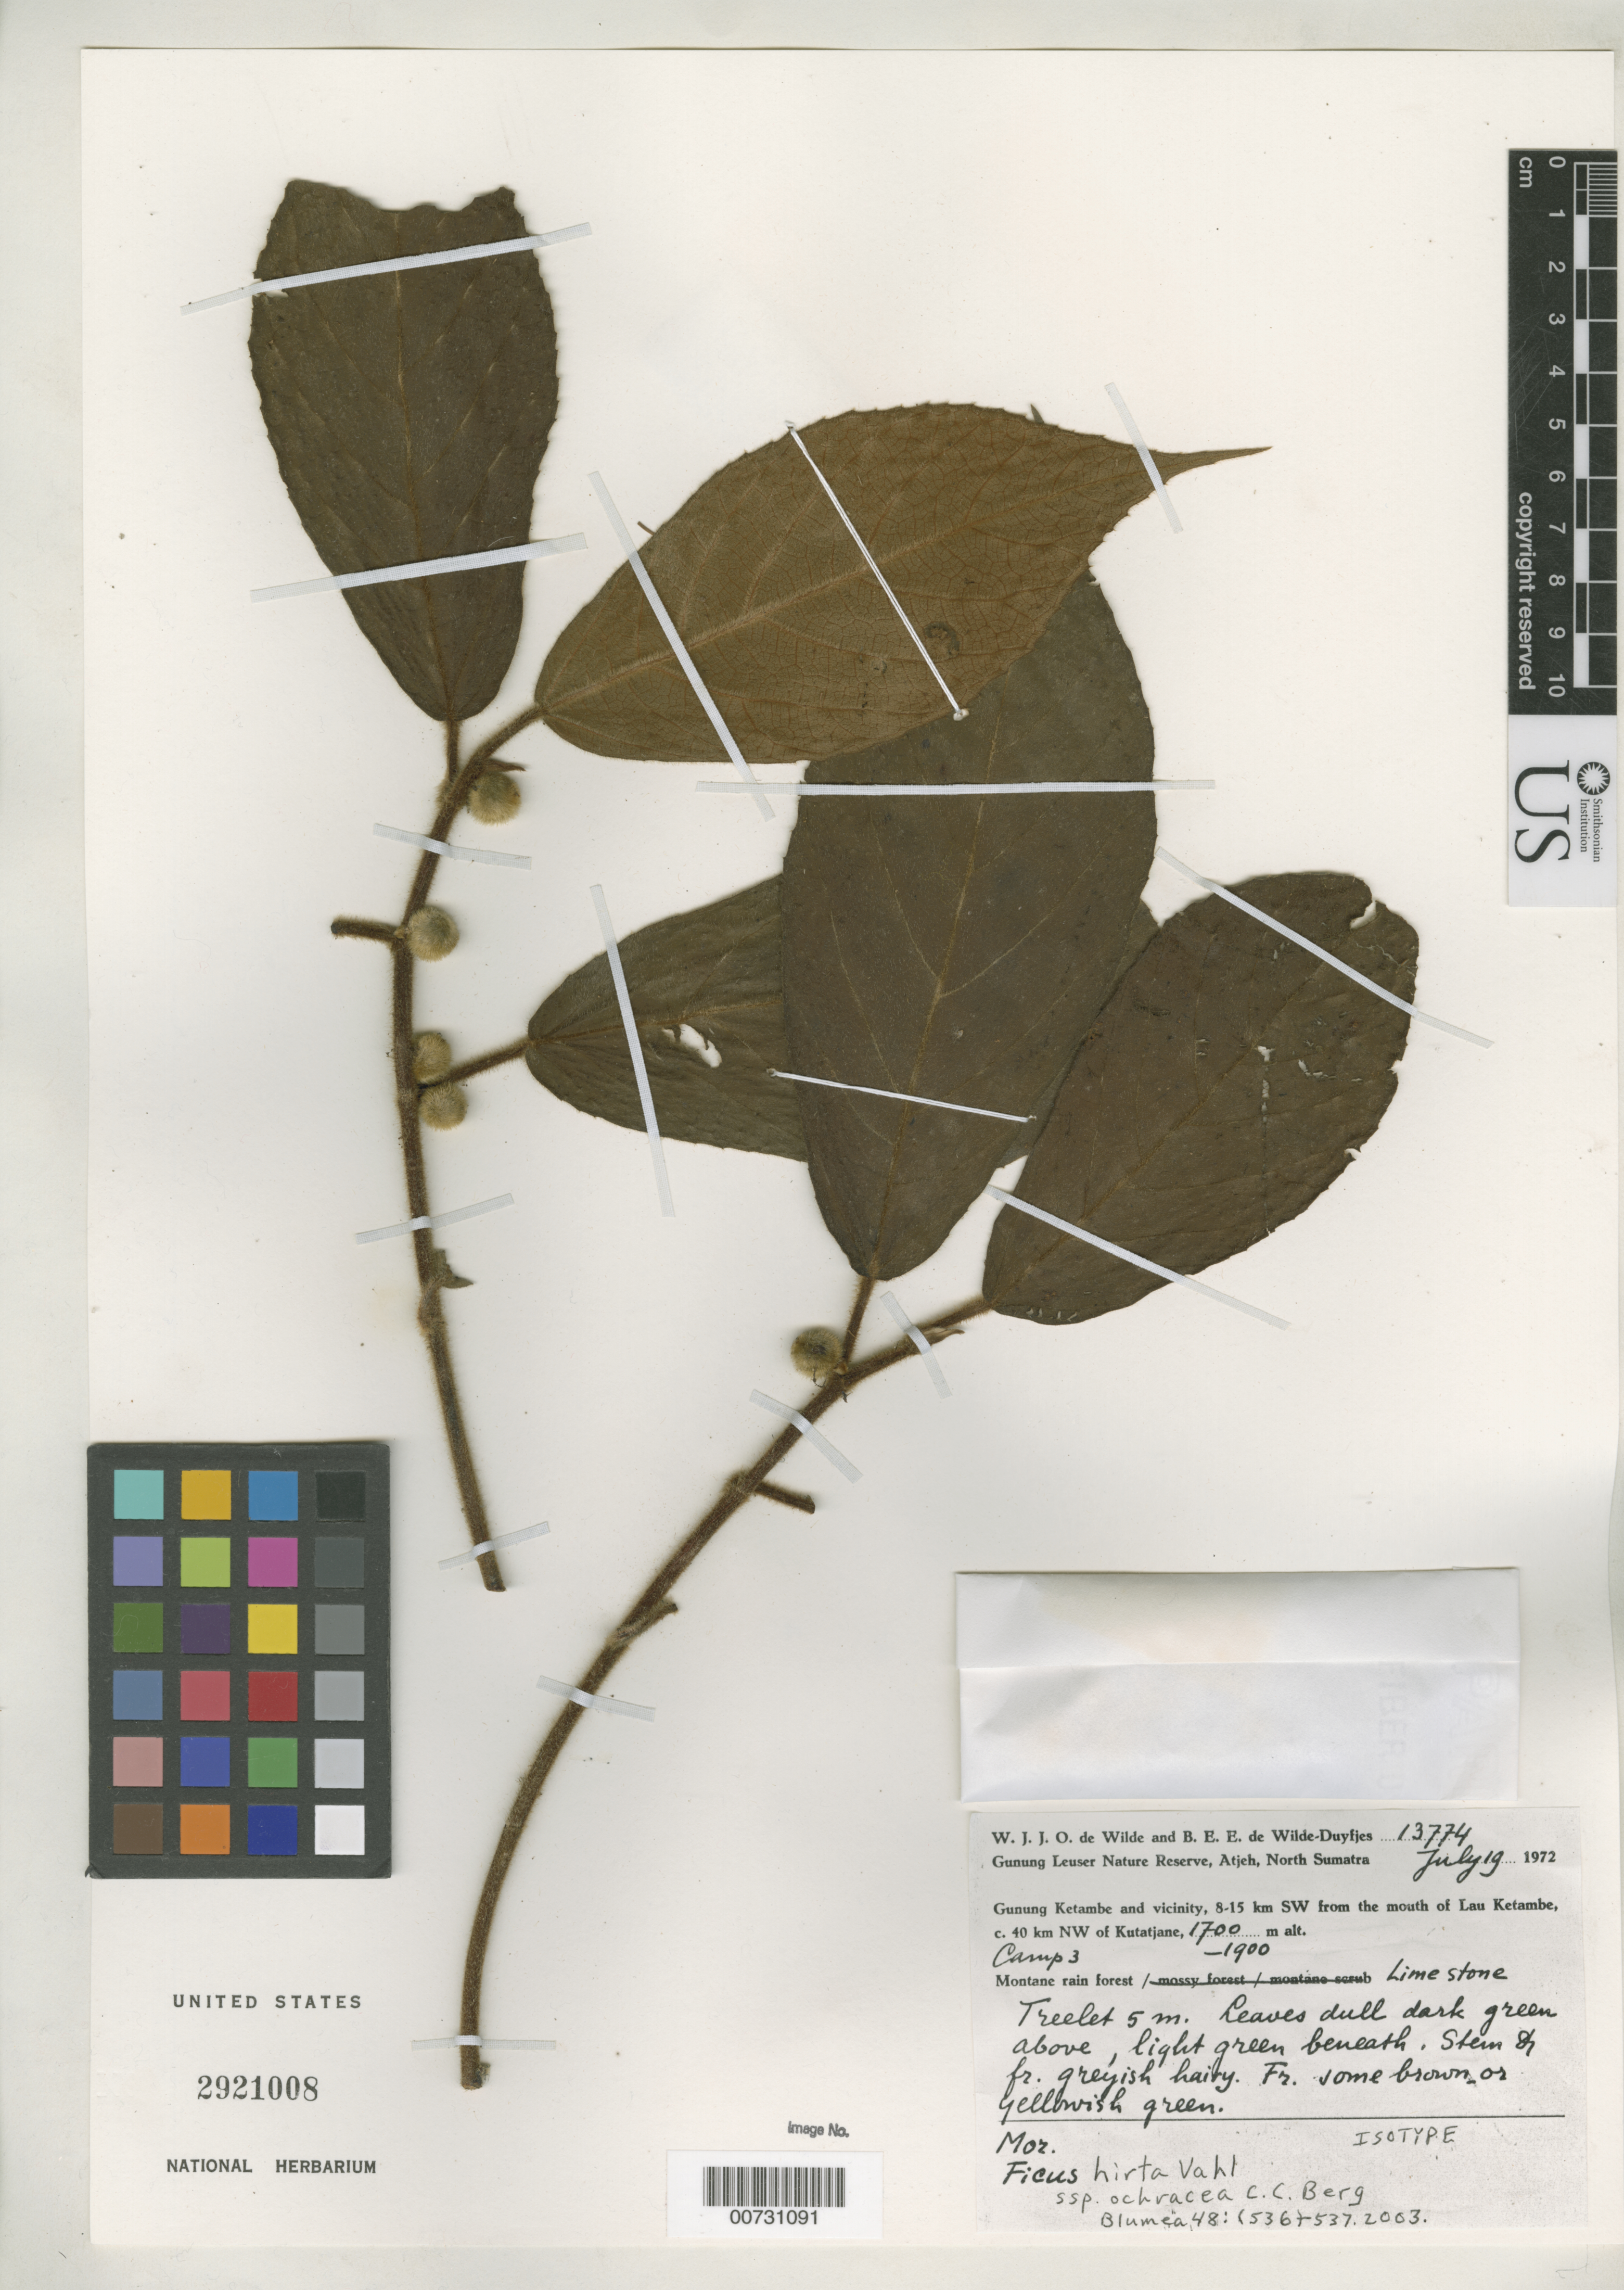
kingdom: Plantae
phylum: Tracheophyta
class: Magnoliopsida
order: Rosales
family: Moraceae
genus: Ficus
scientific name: Ficus hirta subsp. ochracea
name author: C.C. Berg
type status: Isotype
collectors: W. J. de Wilde & B. E. de Wilde-Duyfjes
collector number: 13774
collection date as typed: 19 Jul 1972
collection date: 1972-07-19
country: Indonesia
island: Sumatra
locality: Gunung Leuser Nature Reserve, Atjeh, North Sumatra; Gunung Ketambe and vicinity, 8-15 km SW from the mouth of Lau Ketambe, c. 40 km NW of Kutatjane, Camp 3.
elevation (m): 1700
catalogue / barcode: US 2921008